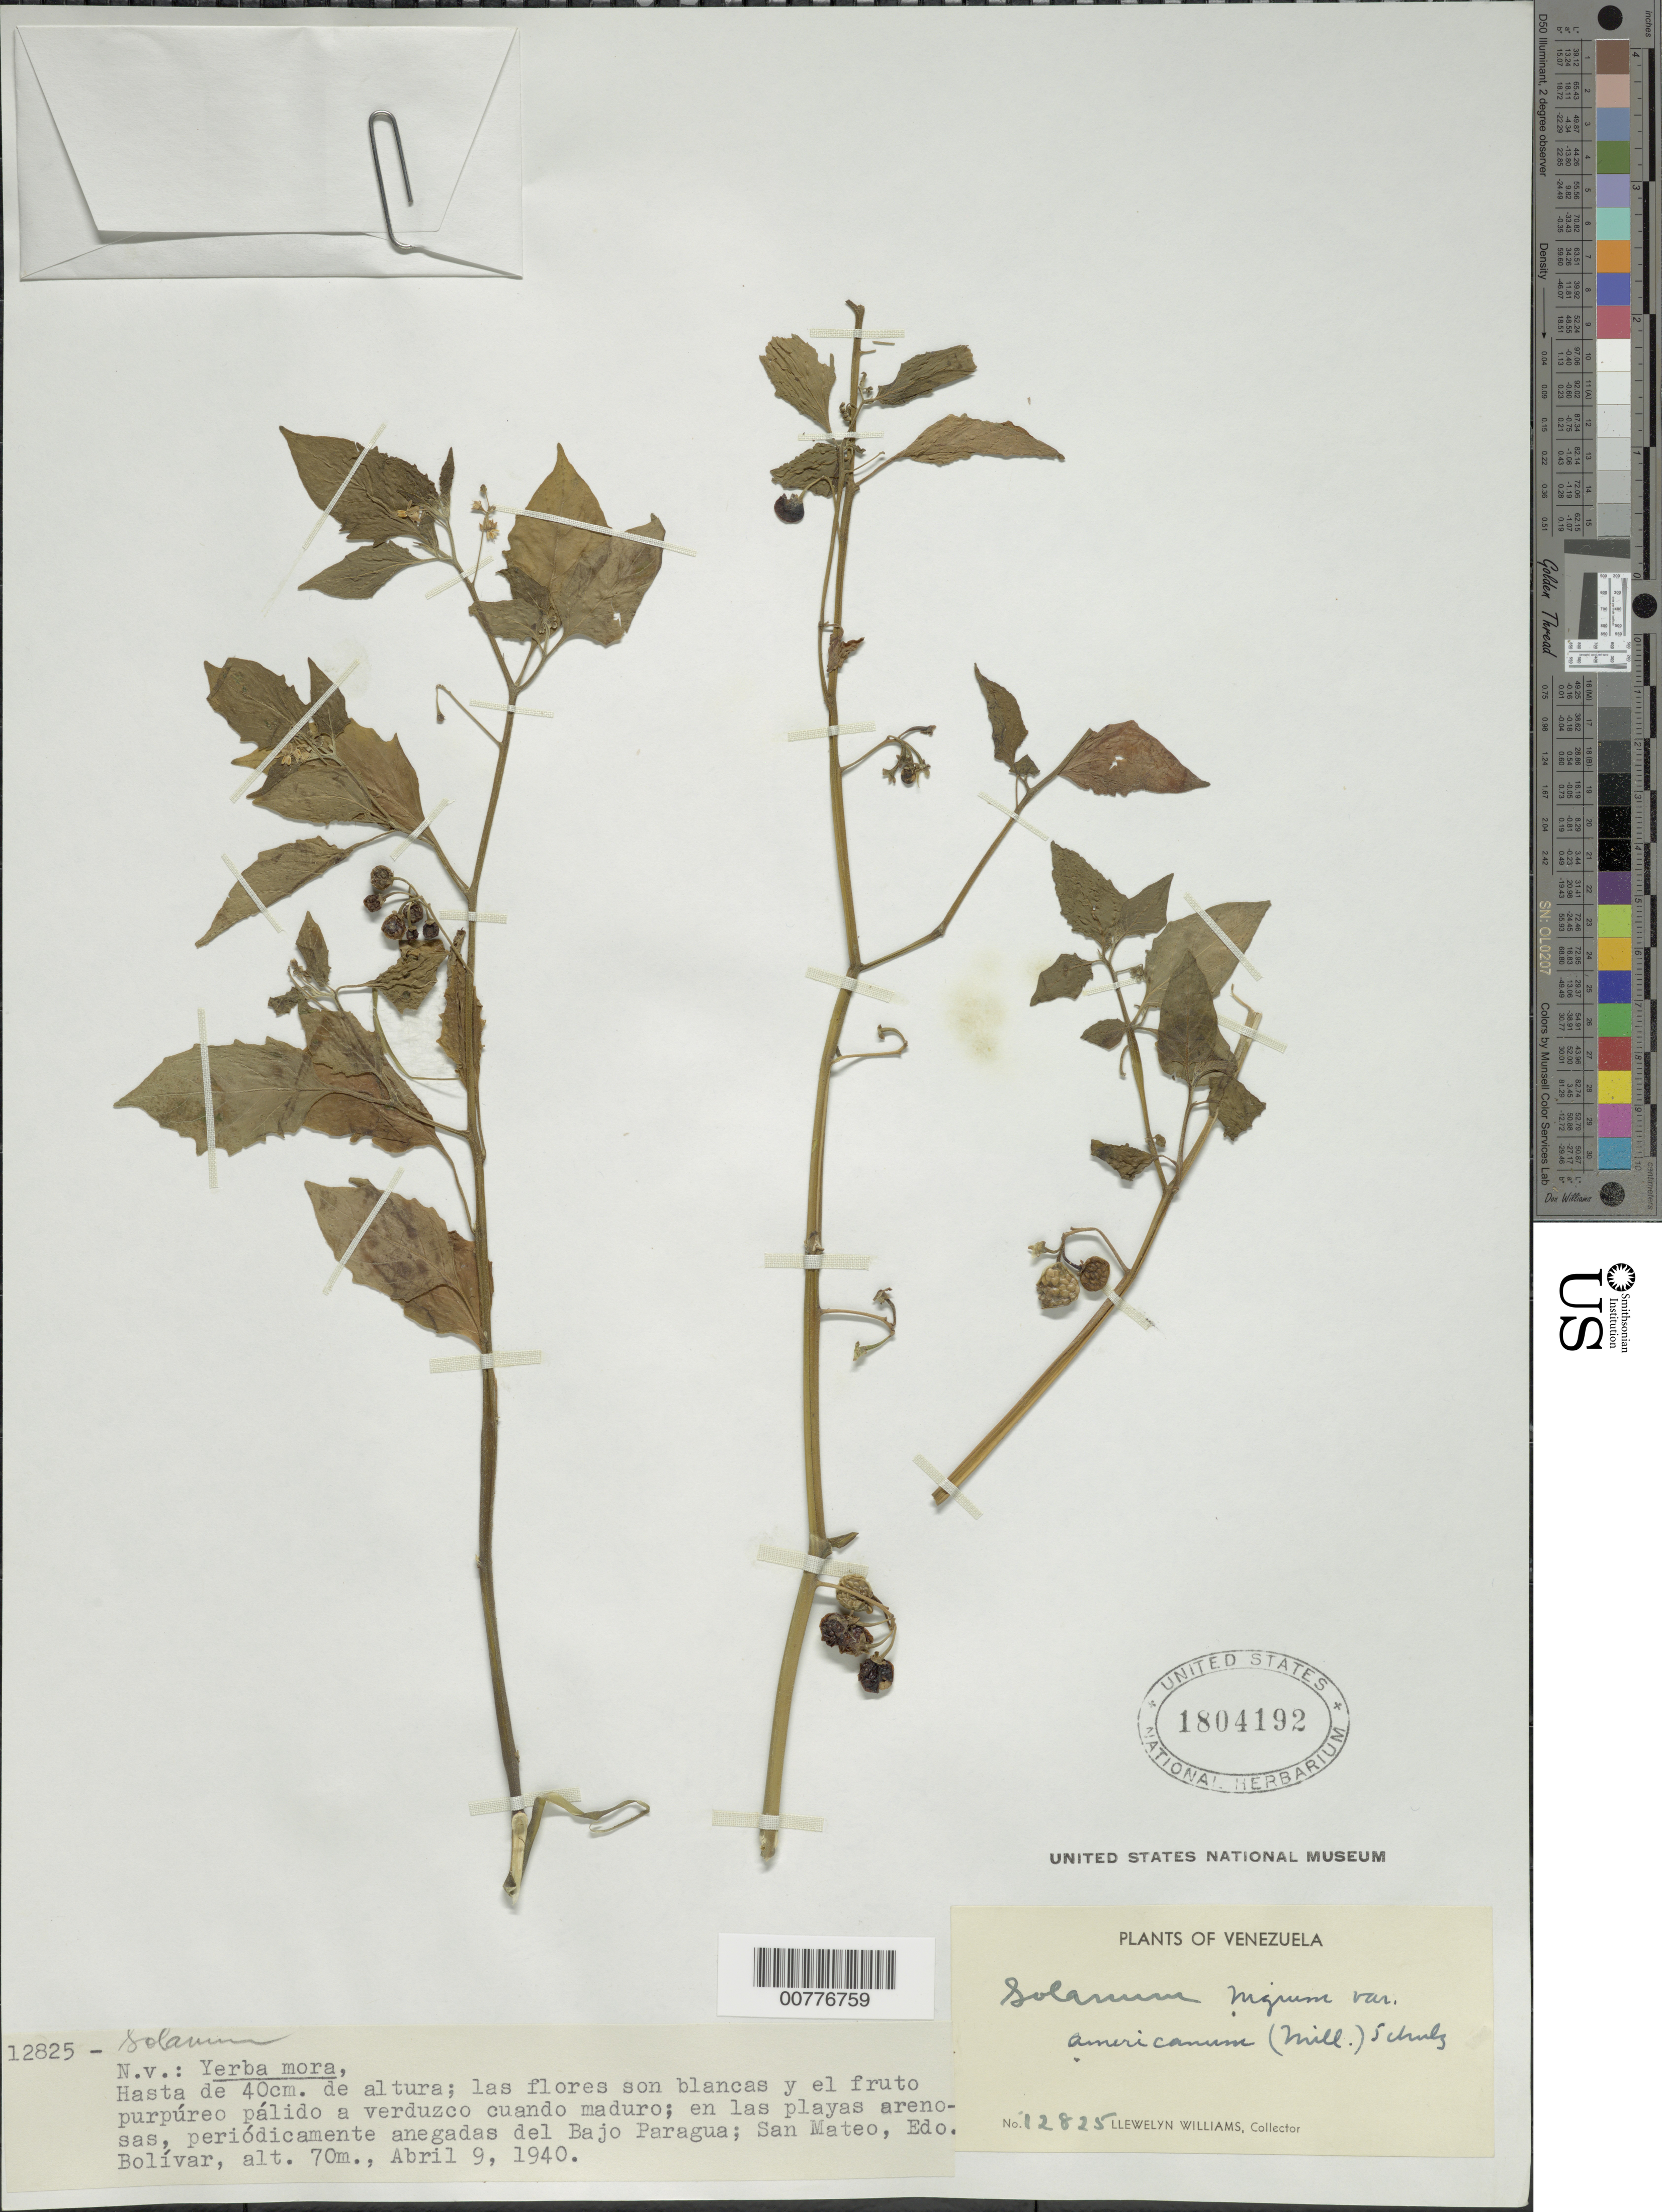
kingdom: Plantae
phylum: Tracheophyta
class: Magnoliopsida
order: Solanales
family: Solanaceae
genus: Solanum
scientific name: Solanum nigrum var. americanum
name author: (Mill.) O.E. Schulz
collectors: L. Williams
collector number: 12825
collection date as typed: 4 Apr 1940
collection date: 1940-04-04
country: Venezuela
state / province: Bolívar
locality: San Mateo, Bajo Paragua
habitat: Playas arenosas, periodicamente anegadas.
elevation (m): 70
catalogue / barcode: US 1804192